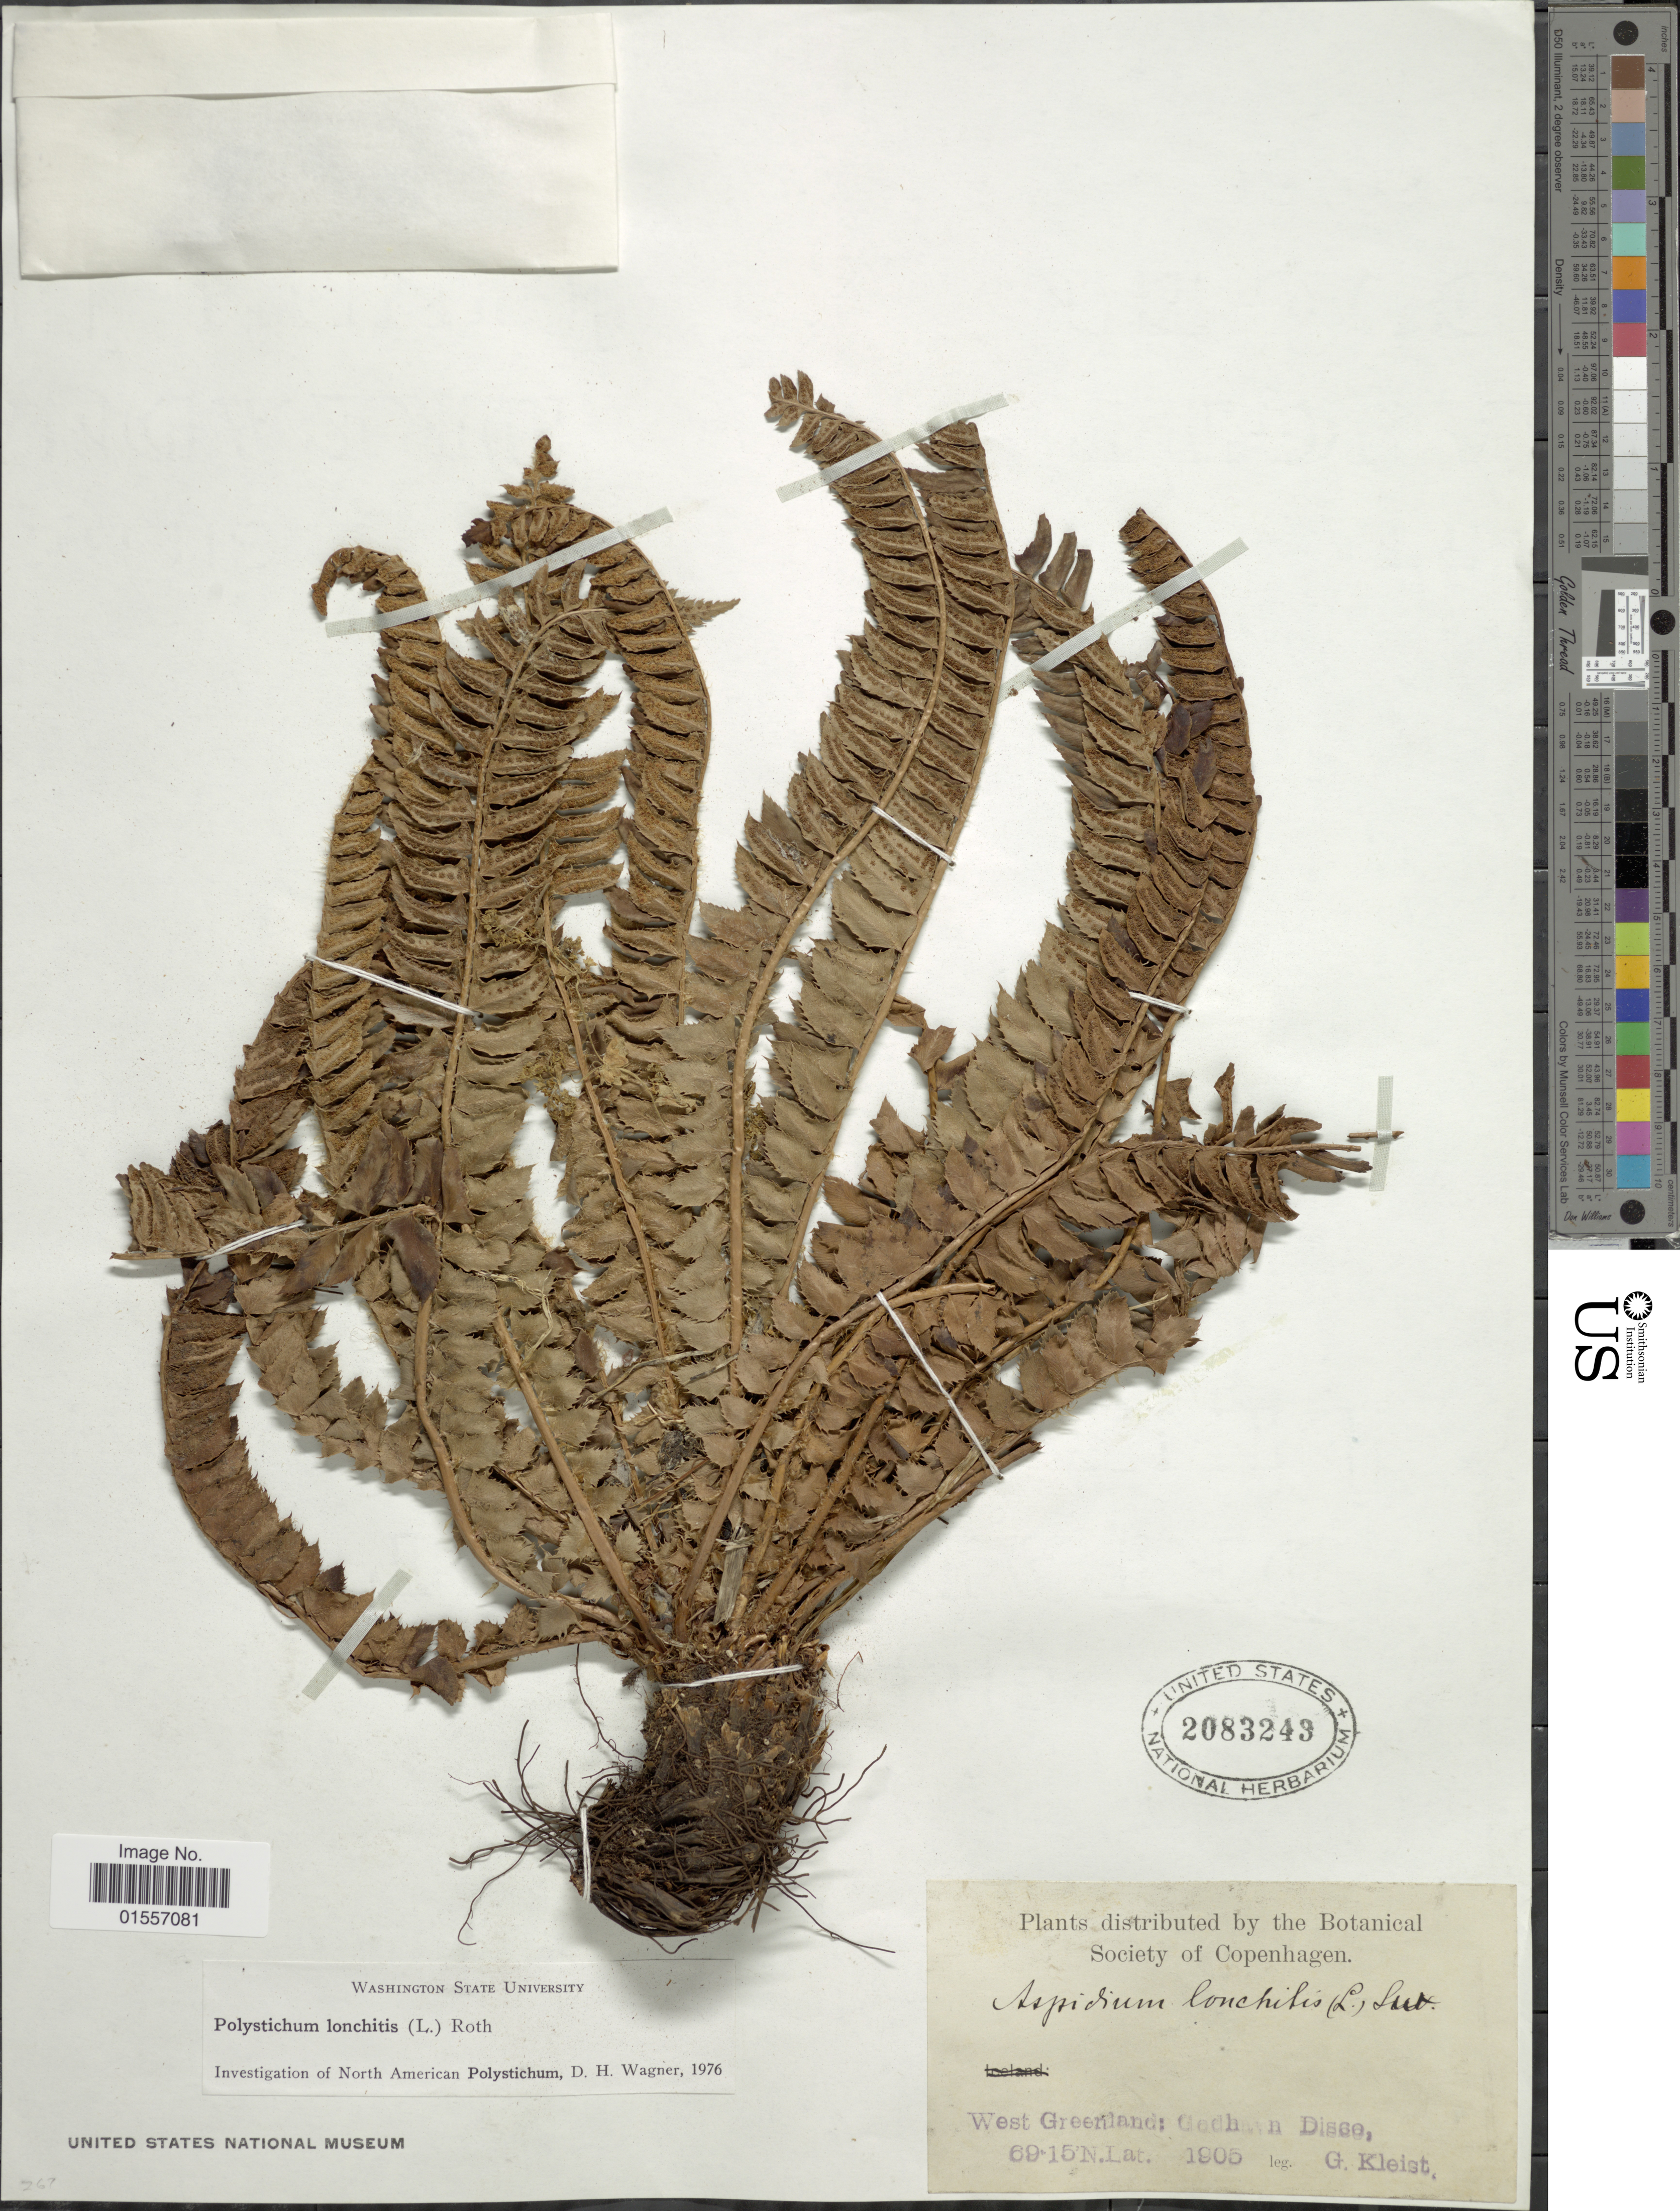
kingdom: Plantae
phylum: Tracheophyta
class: Polypodiopsida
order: Polypodiales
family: Dryopteridaceae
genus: Polystichum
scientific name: Polystichum lonchitis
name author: (Roth) L.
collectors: G. Kleist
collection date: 1905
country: Greenland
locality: West Greenland: Godhavn Disco.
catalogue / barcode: US 2083243